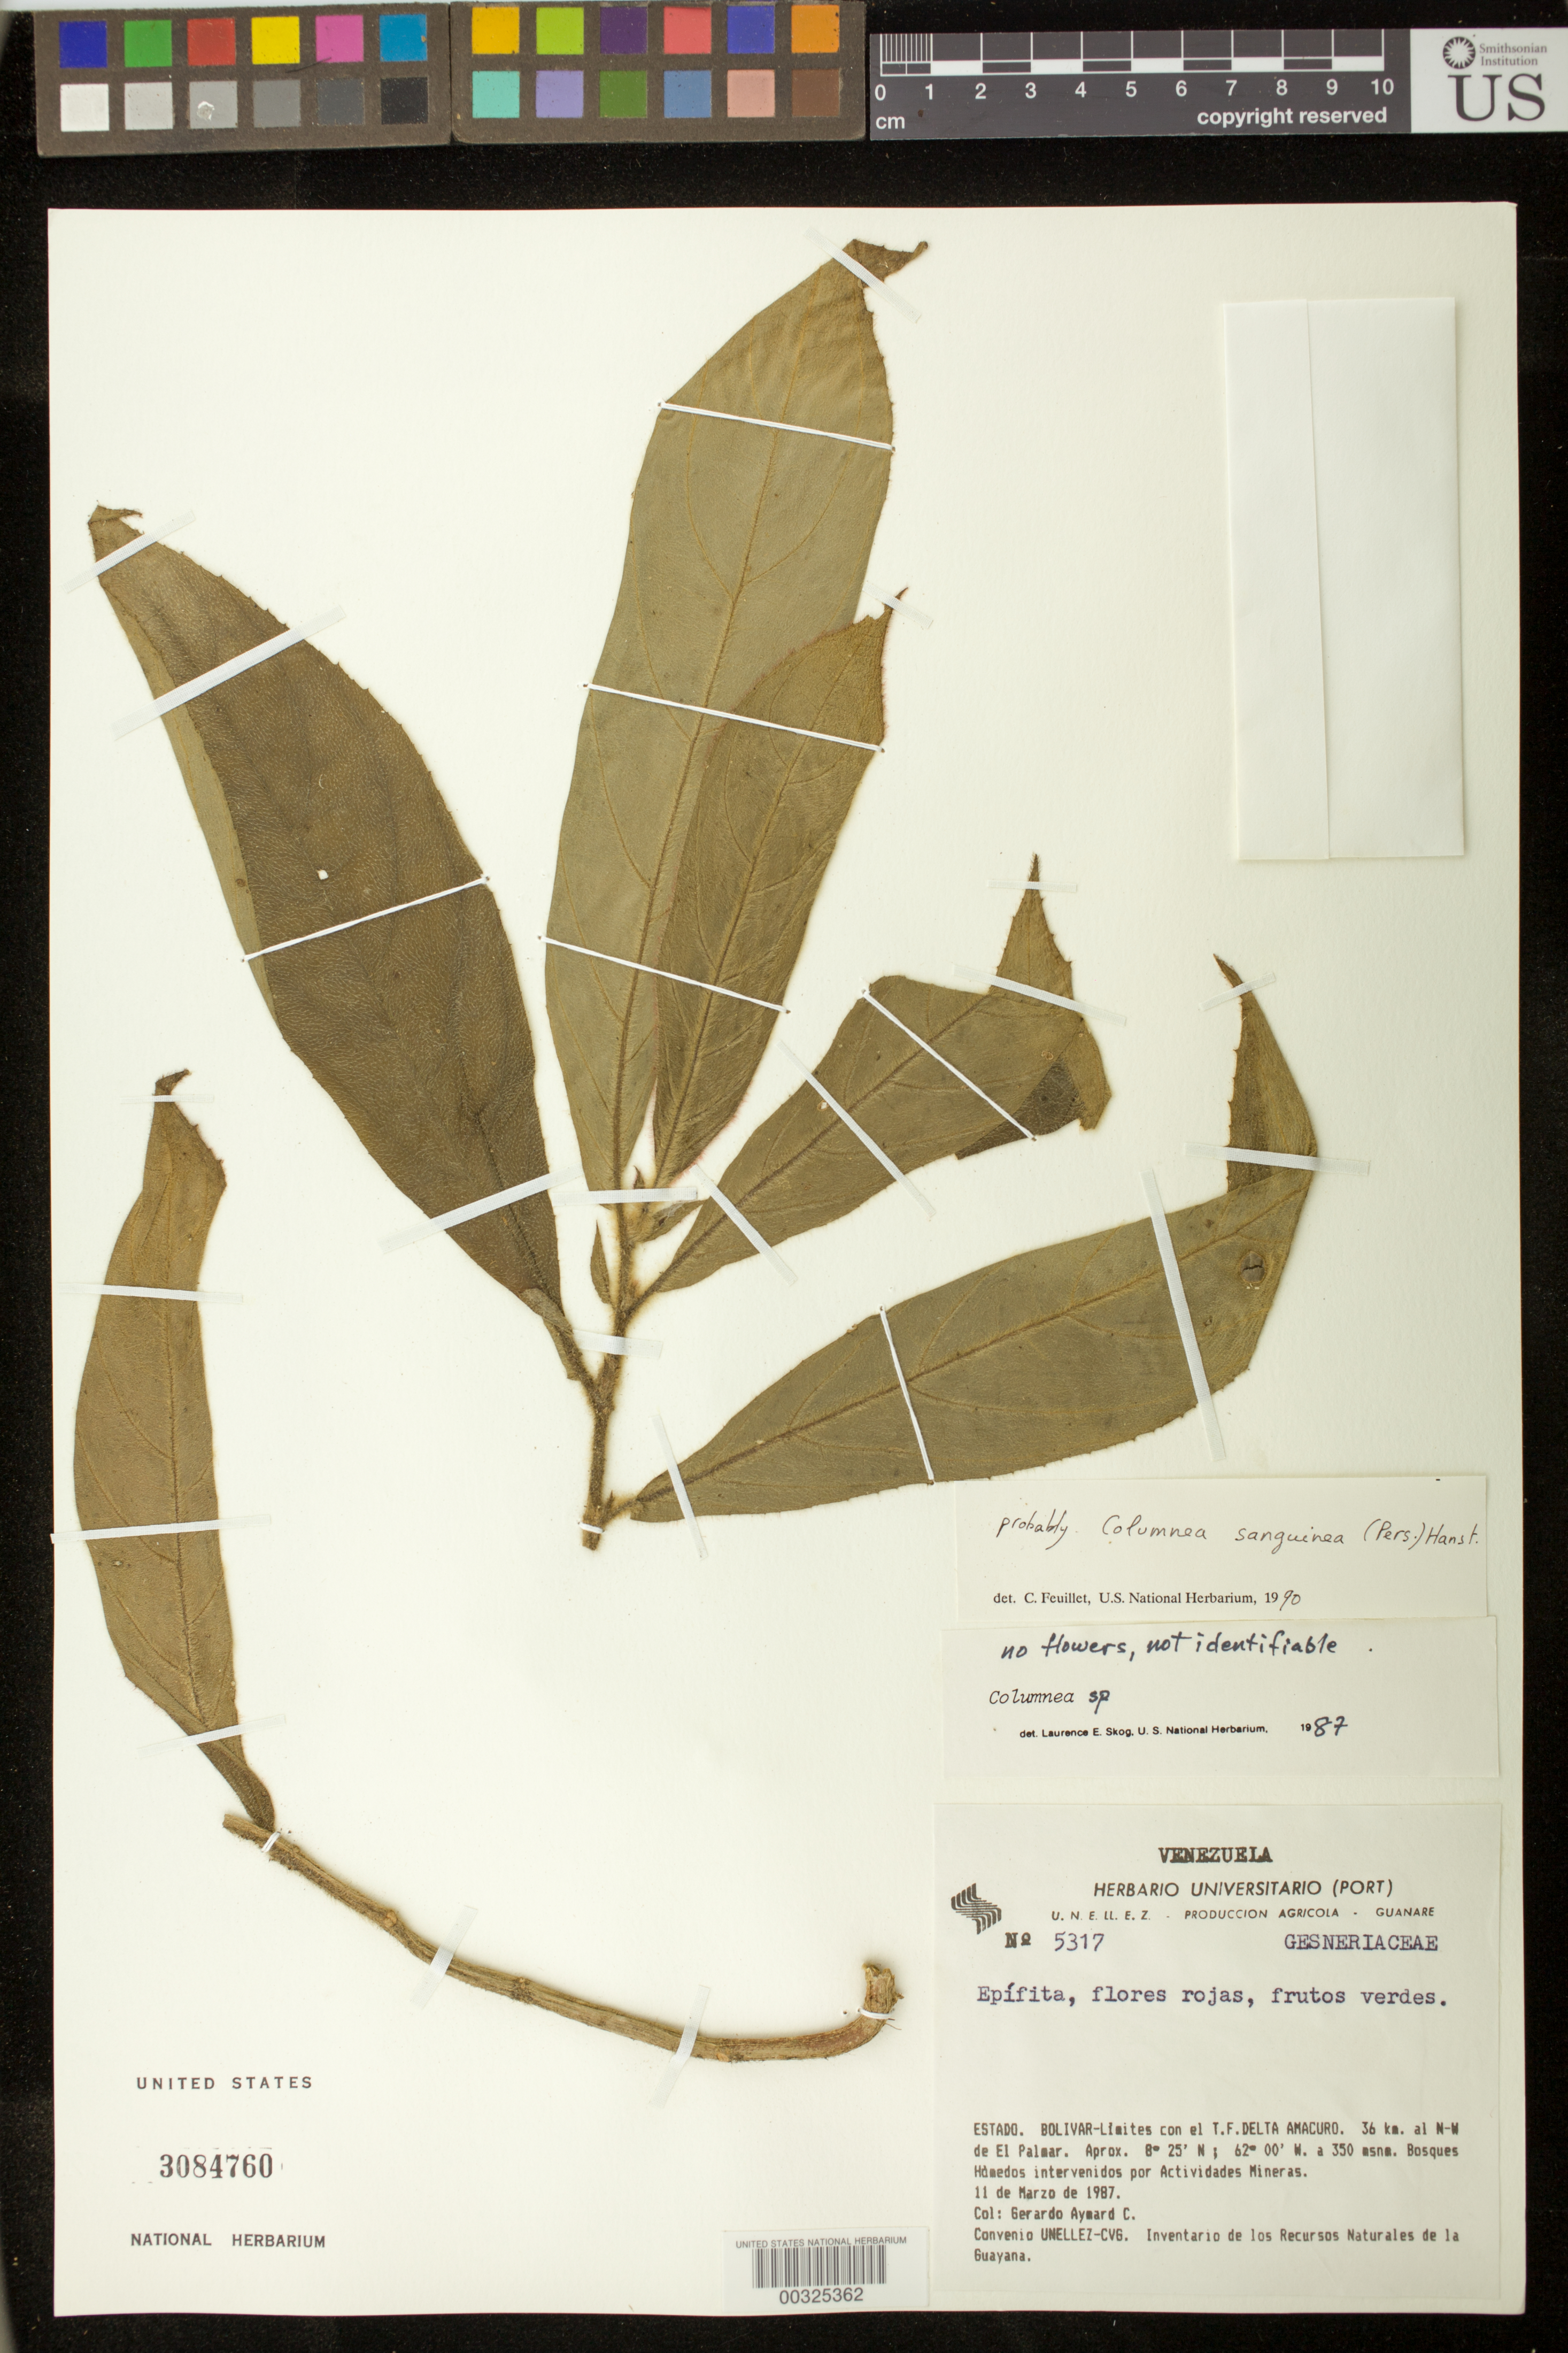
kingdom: Plantae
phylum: Tracheophyta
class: Magnoliopsida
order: Lamiales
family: Gesneriaceae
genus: Columnea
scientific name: Columnea sanguinea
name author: (Pers.) Hanst.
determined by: Clark, J. L., (SEL), The Marie Selby Botanical Garden (UNITED STATES)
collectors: G. A. Aymard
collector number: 5317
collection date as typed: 11 Mar 1987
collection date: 1987-03-11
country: Venezuela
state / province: Bolívar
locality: Bordering Delta Amacuro, 36 km NW of El Palmar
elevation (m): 350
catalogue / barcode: US 3084760